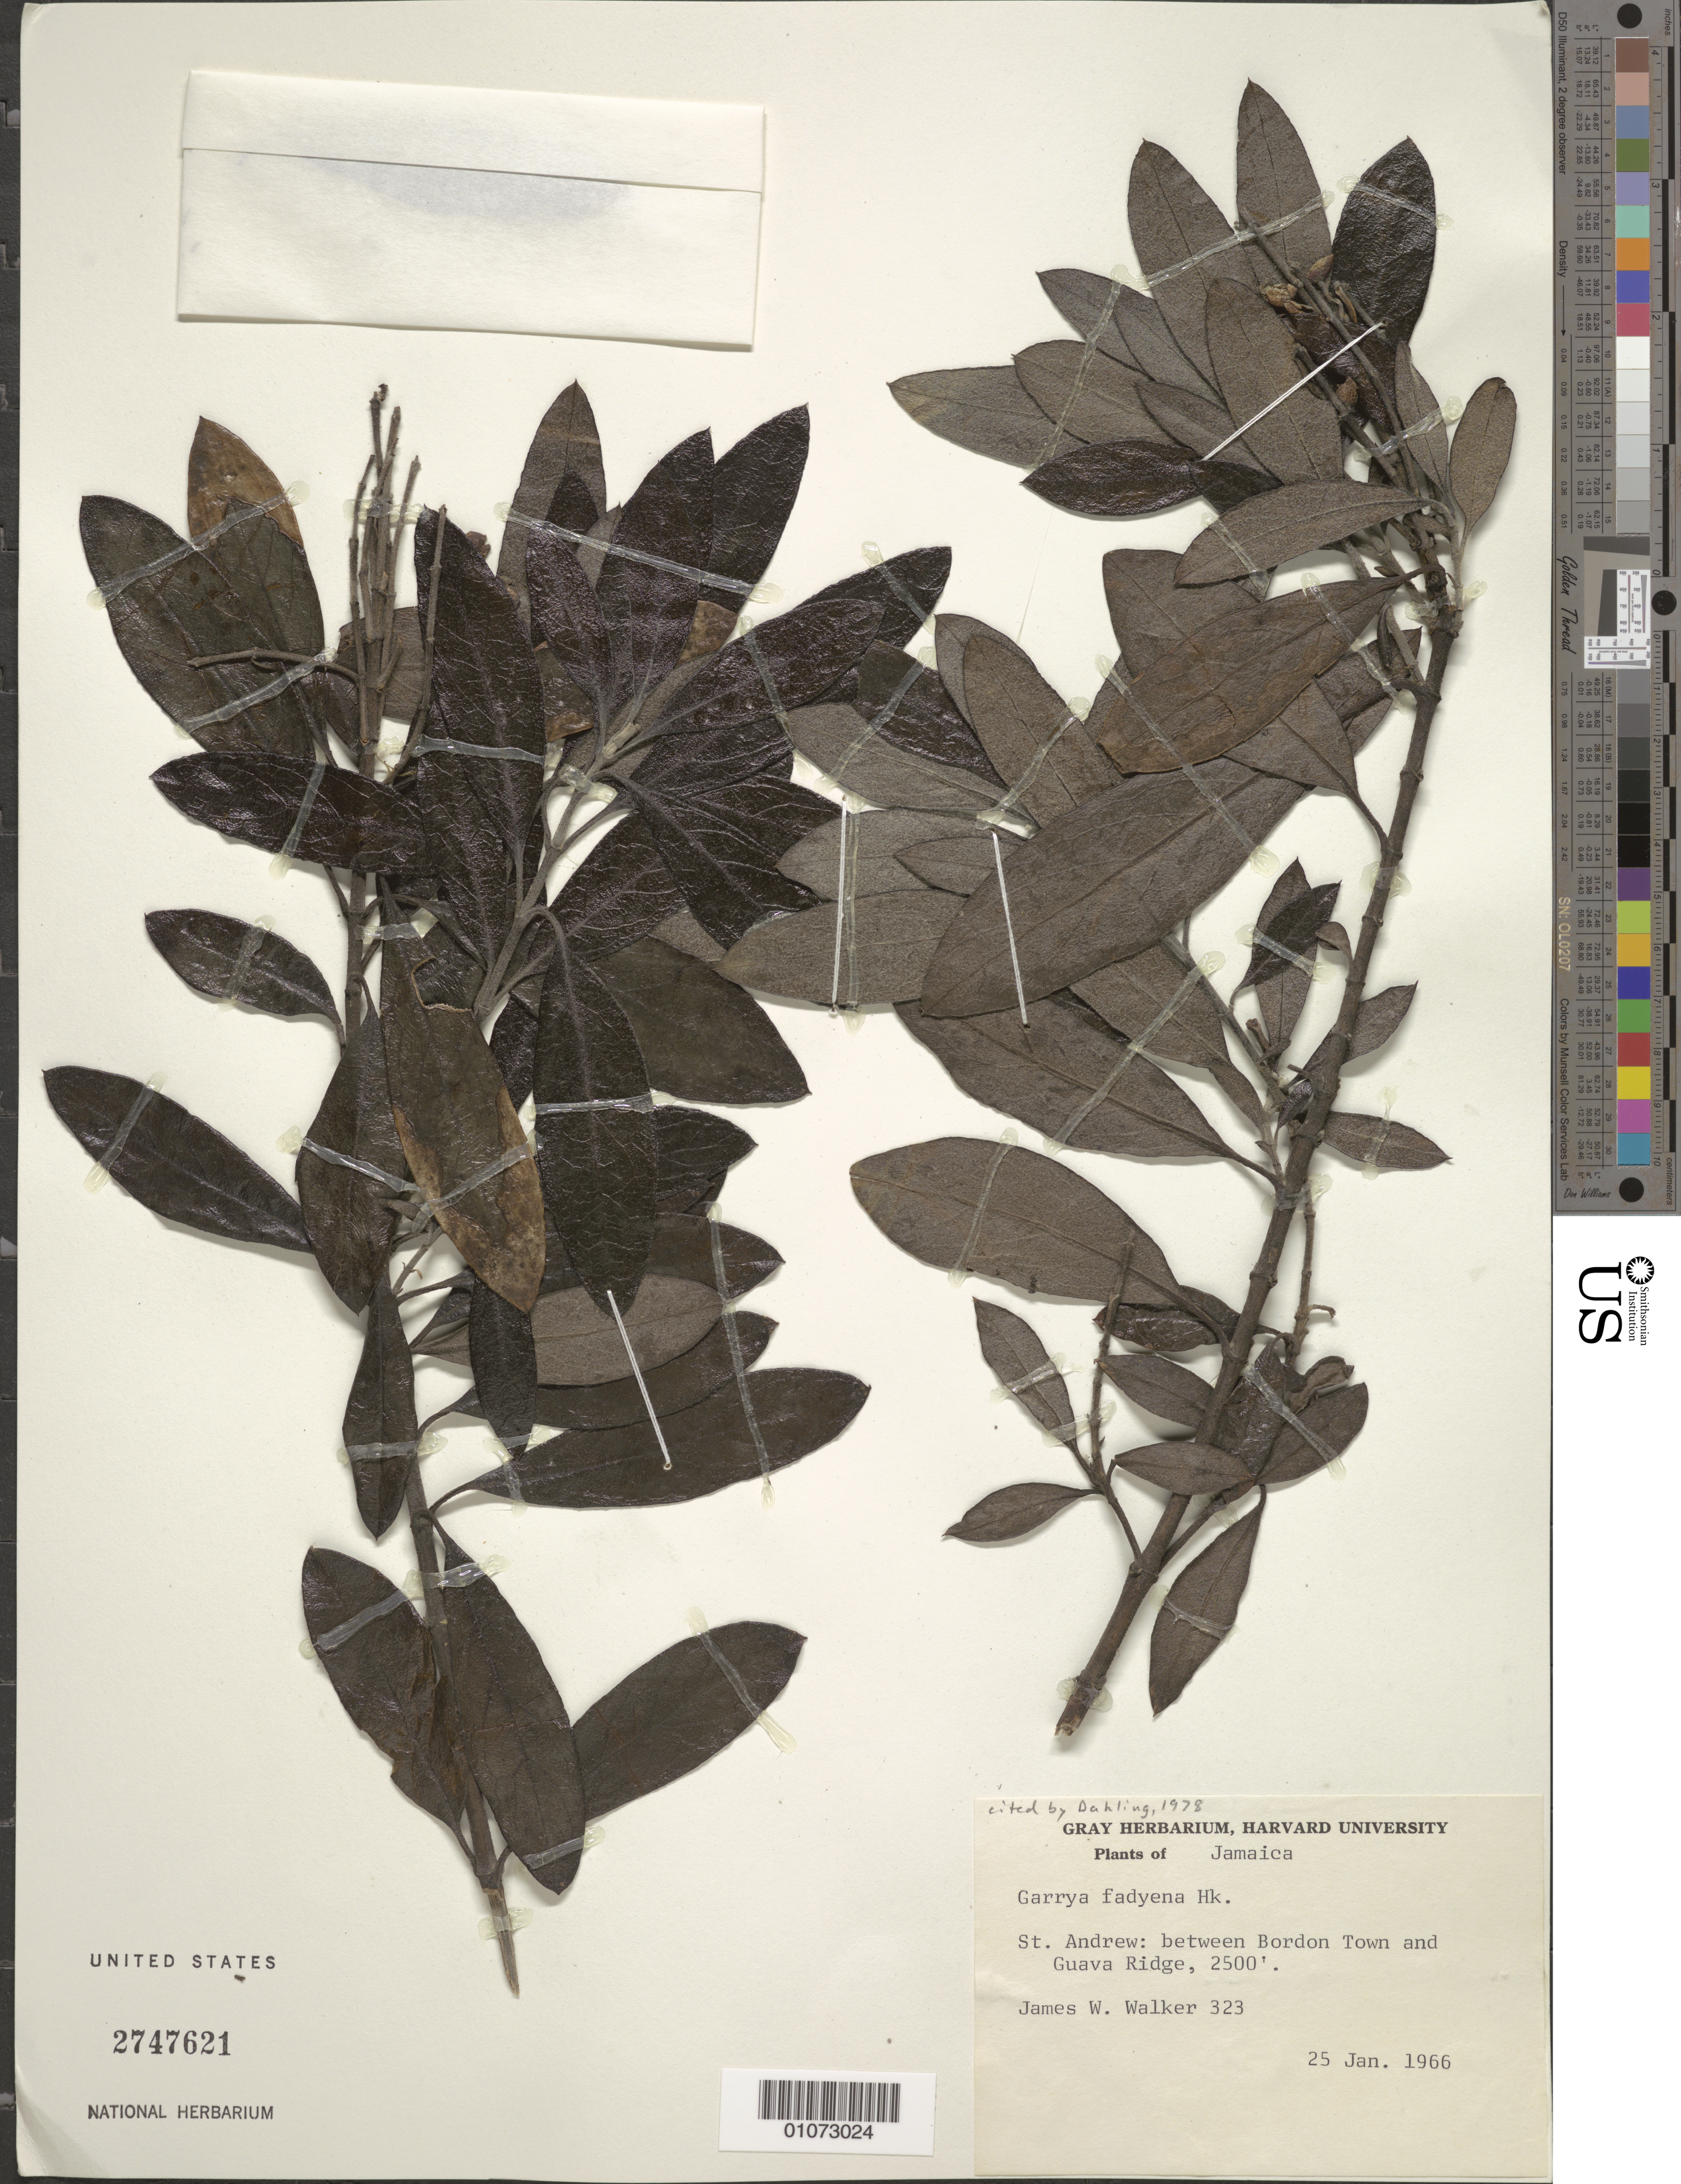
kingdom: Plantae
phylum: Tracheophyta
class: Magnoliopsida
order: Garryales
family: Garryaceae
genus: Garrya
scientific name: Garrya fadyenii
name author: Hook.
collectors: J. W. Walker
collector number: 323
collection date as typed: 25 Jan 1966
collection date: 1966-01-25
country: Jamaica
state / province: Saint Andrew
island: Jamaica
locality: Between Bordon Town and Guava Ridge.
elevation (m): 762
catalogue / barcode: US 2747621